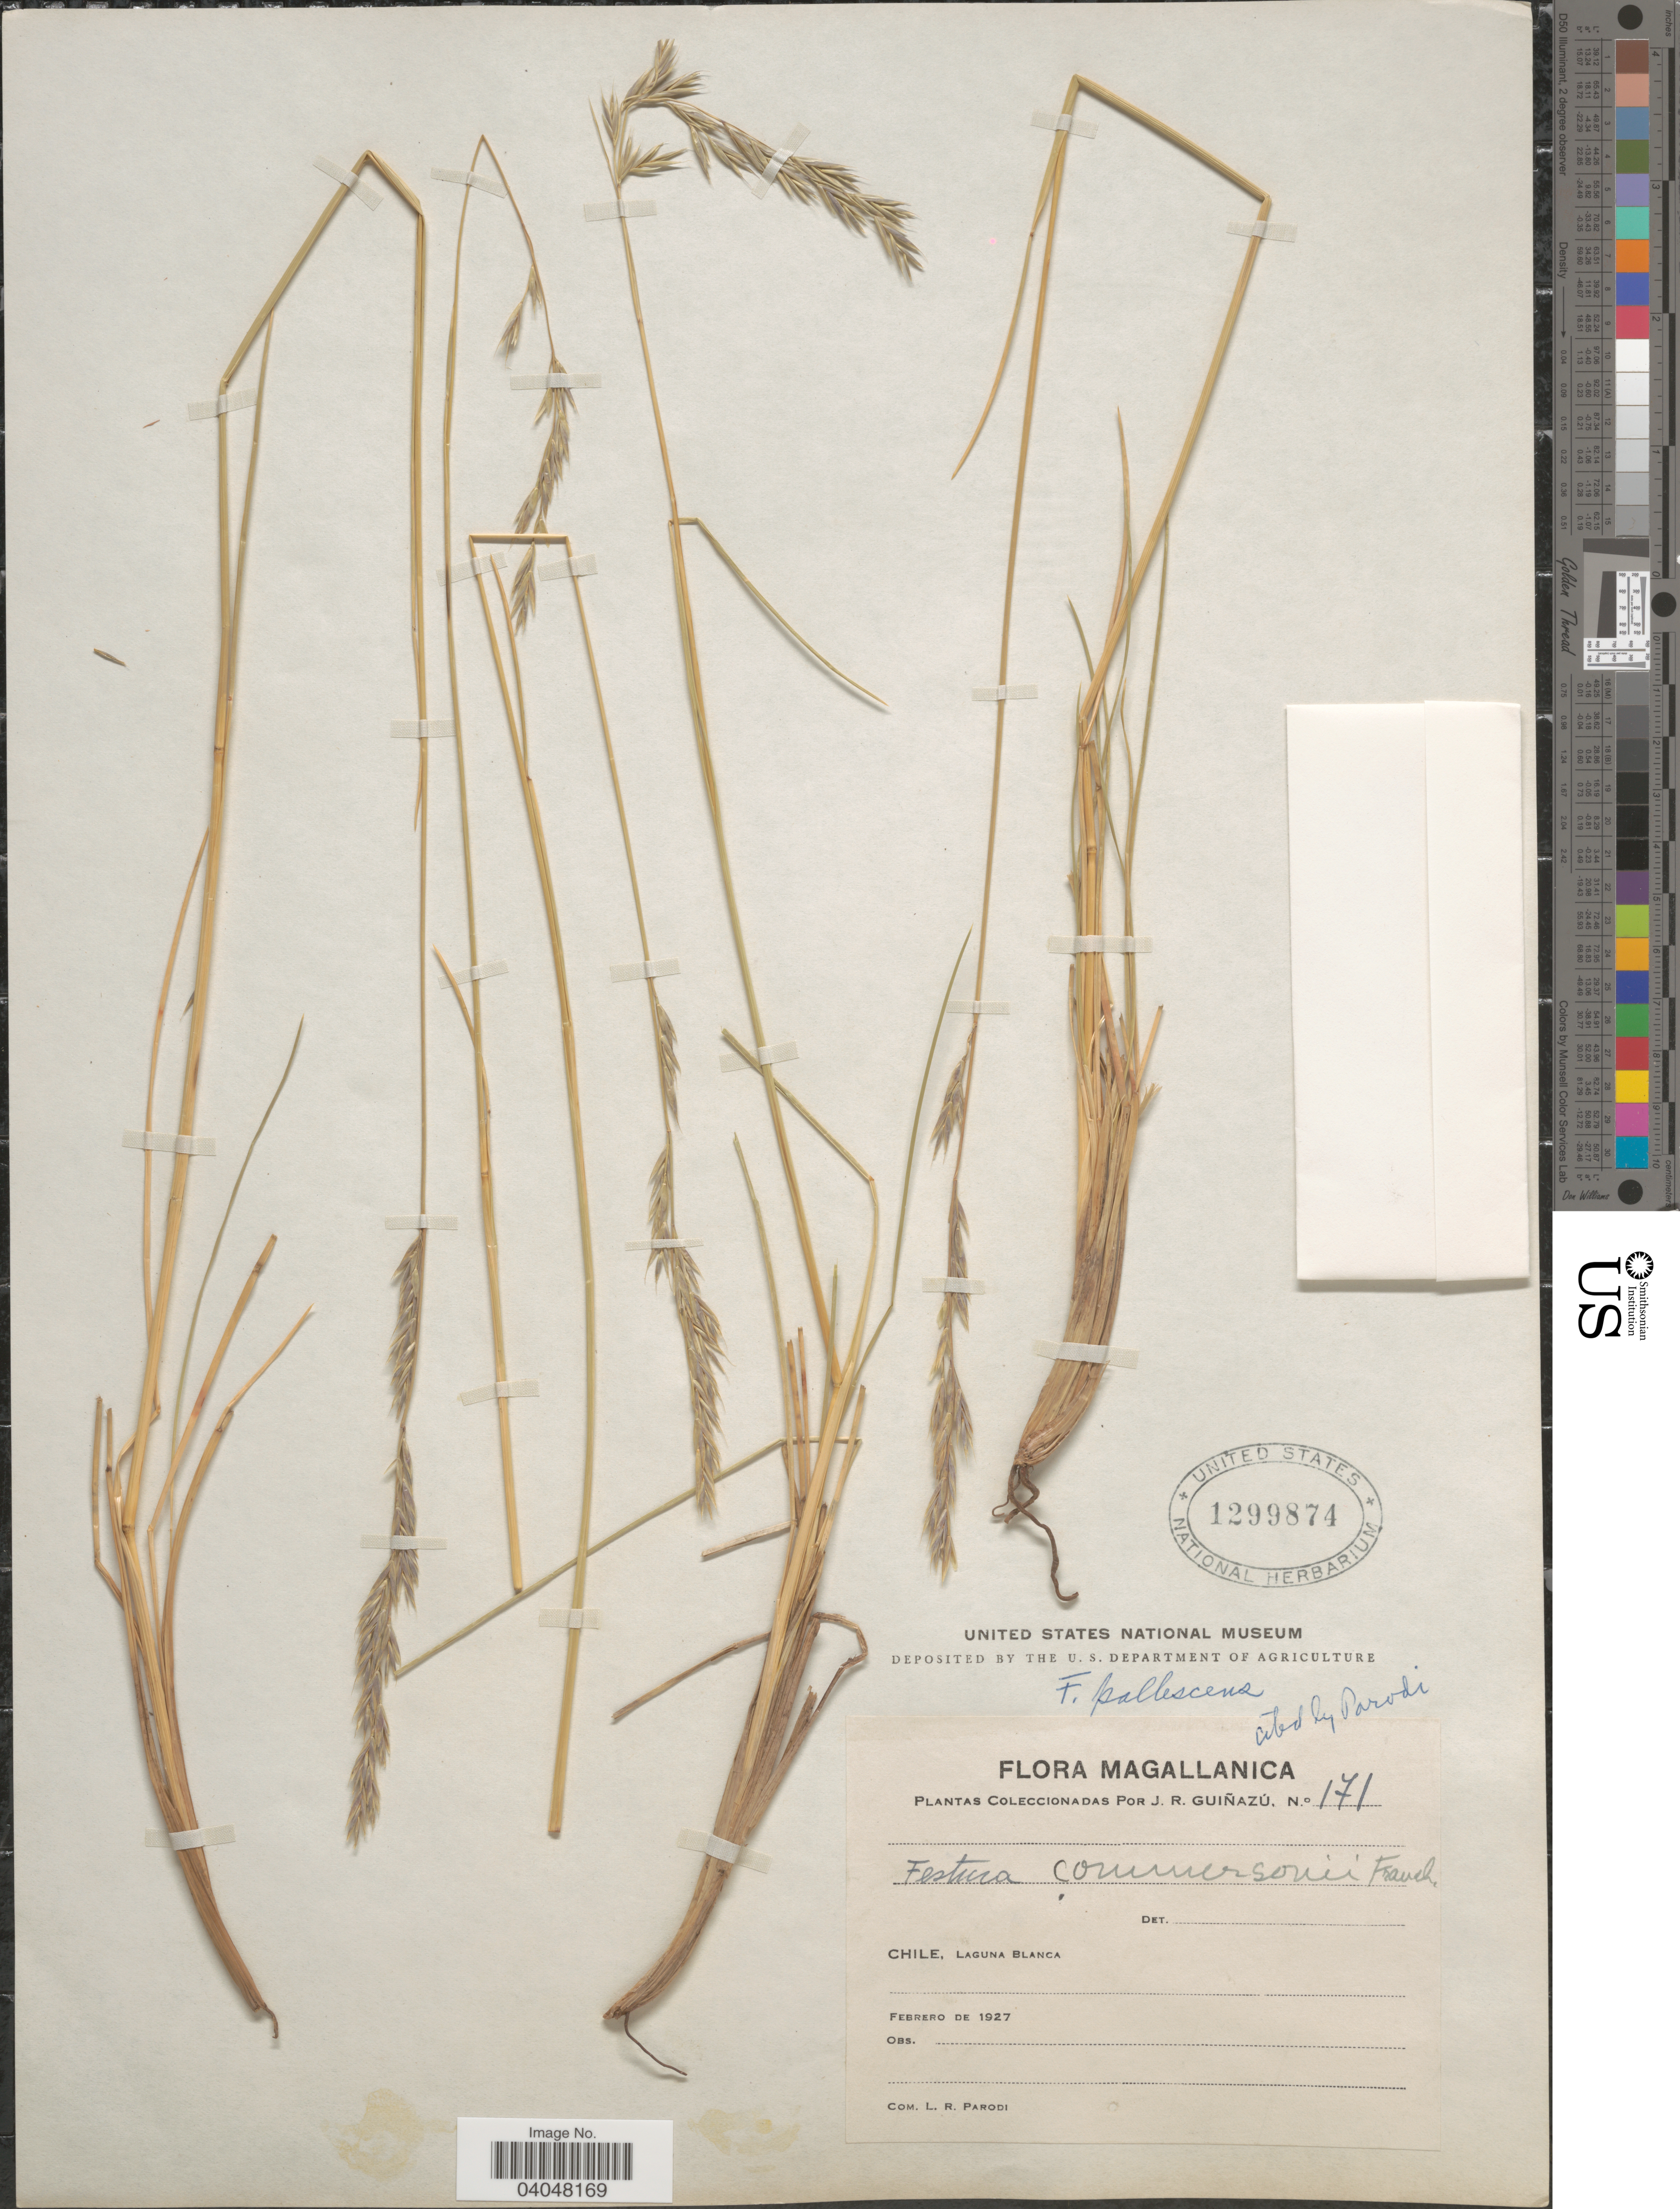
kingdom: Plantae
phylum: Tracheophyta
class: Liliopsida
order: Poales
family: Poaceae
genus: Festuca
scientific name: Festuca pallescens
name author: (St.-Yves) Parodi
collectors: J. Guiñazú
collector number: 171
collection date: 1927-02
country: Chile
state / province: Magallanes y de la Antártica Chilena (XII)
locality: Magallanica. Laguna Blanca.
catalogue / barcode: US 1299874